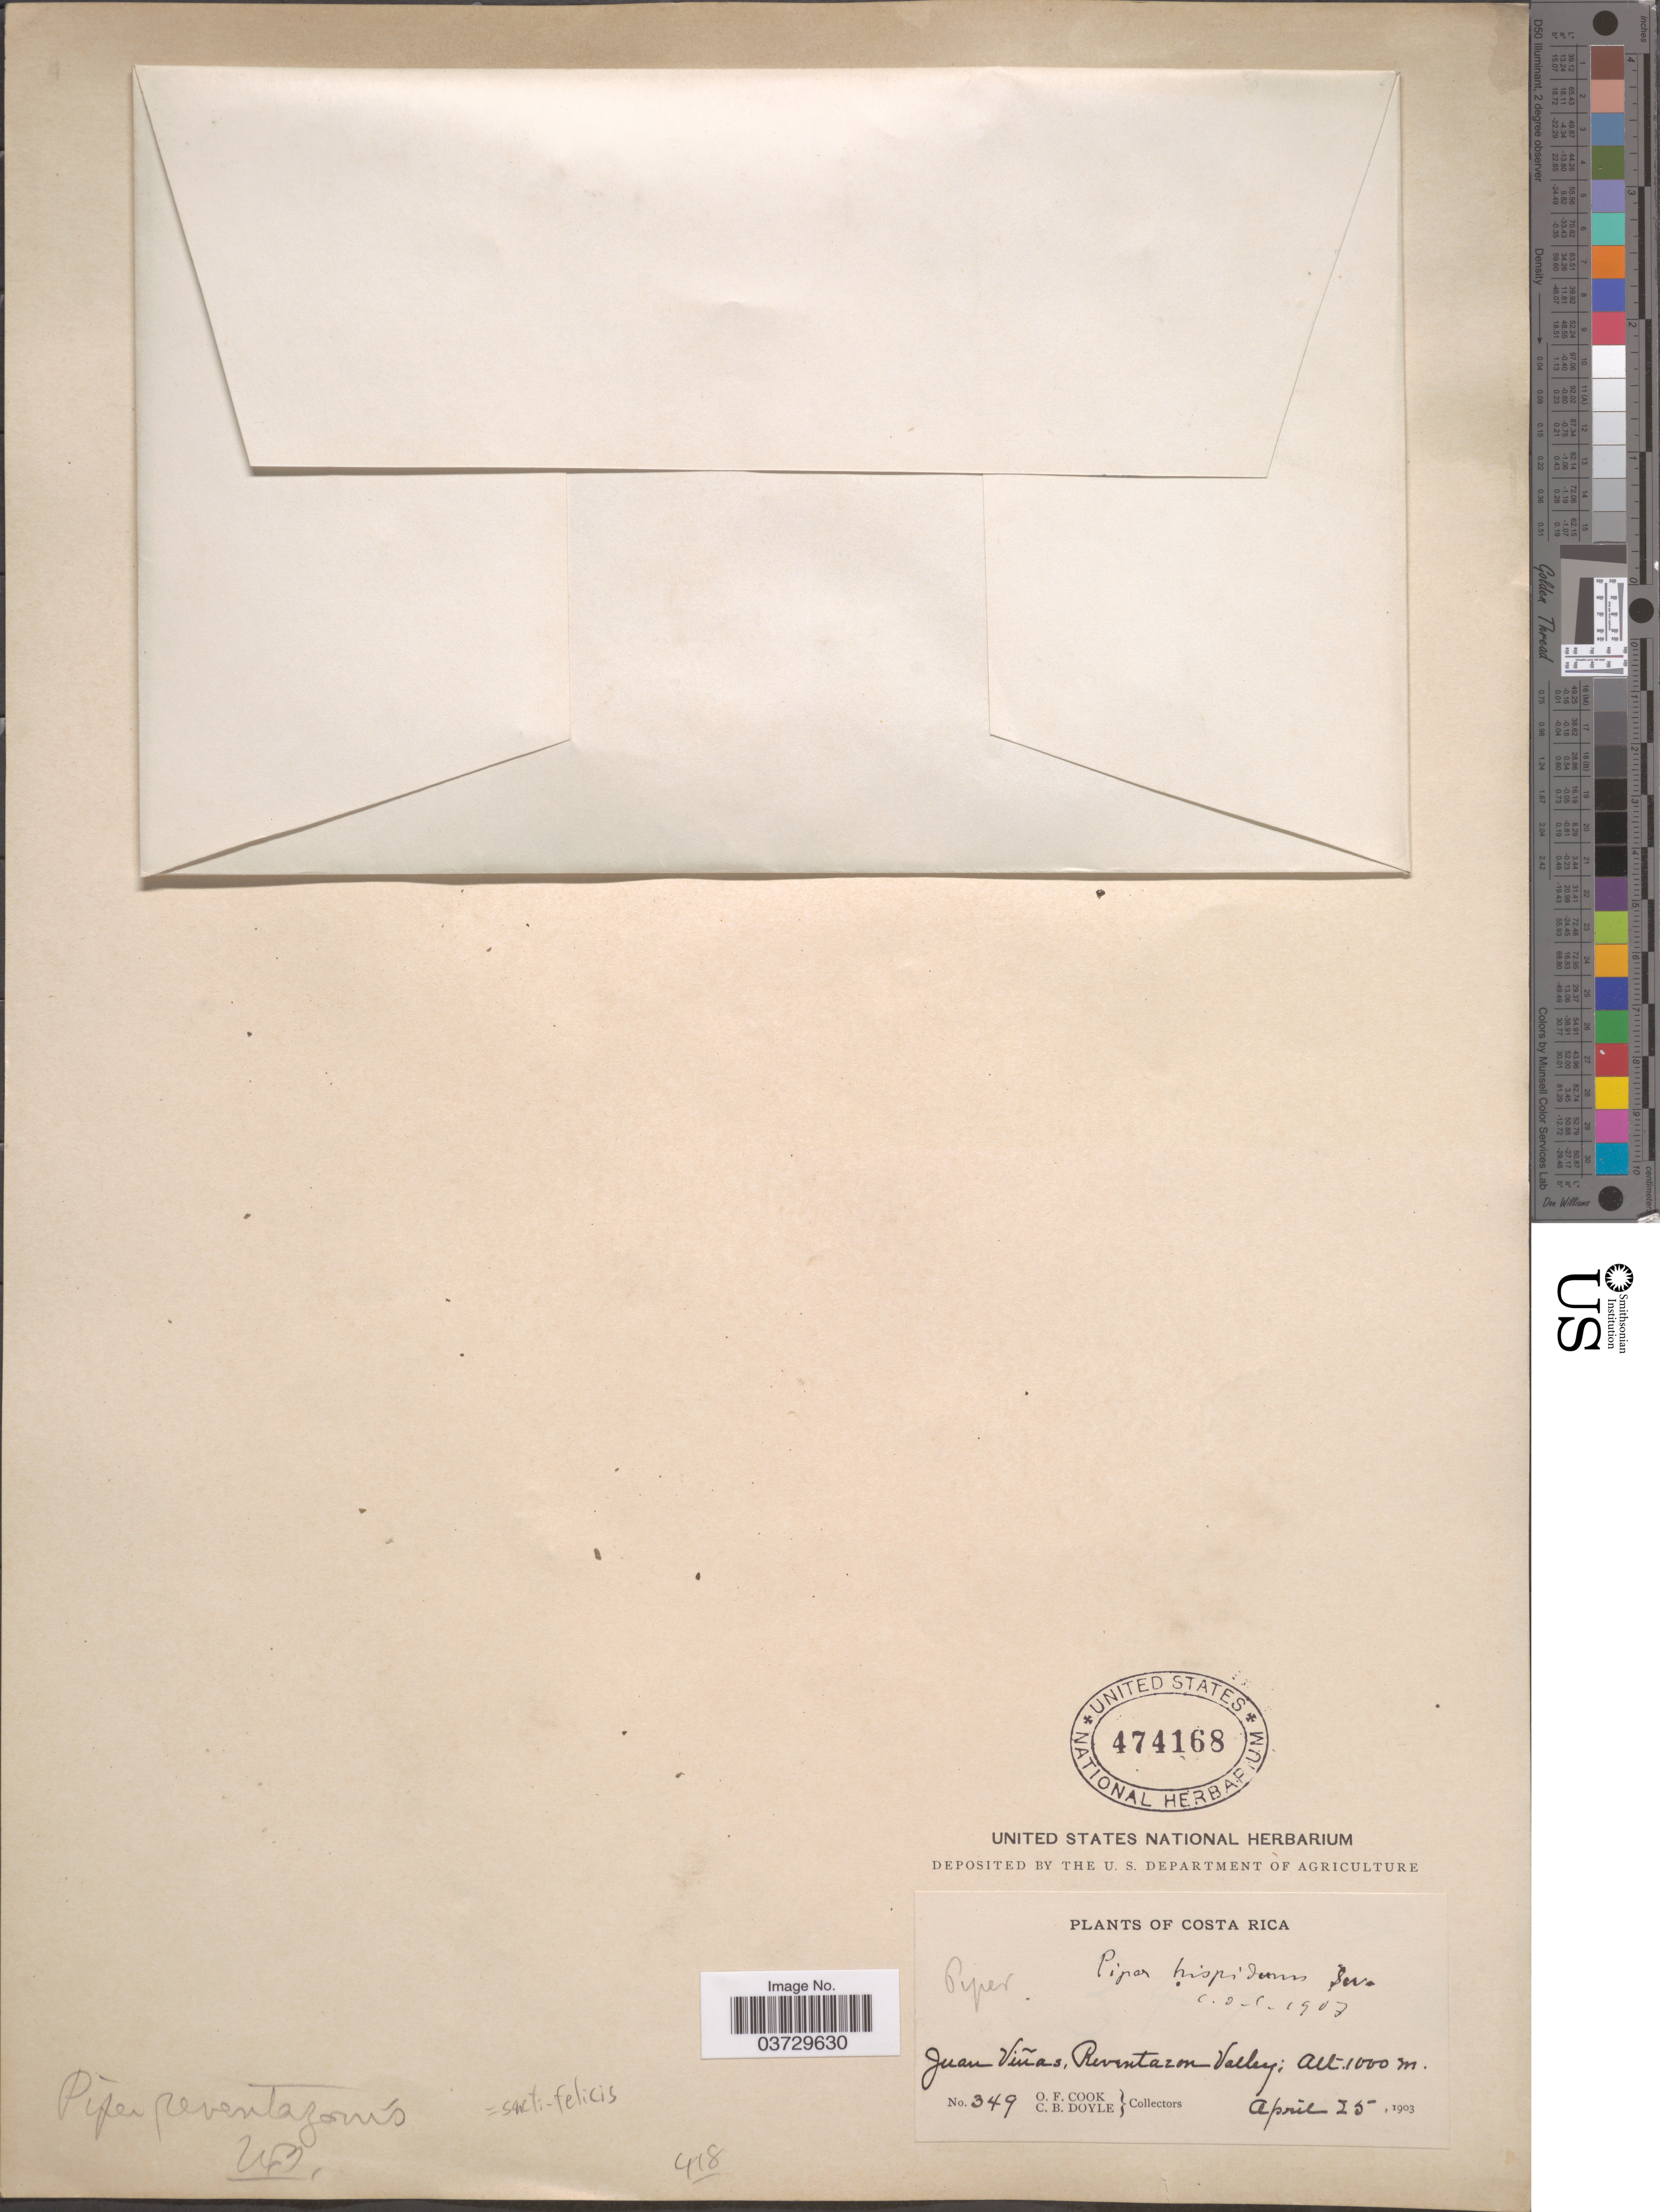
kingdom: Plantae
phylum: Tracheophyta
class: Magnoliopsida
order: Piperales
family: Piperaceae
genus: Piper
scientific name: Piper sancti-felicis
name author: Trel.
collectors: O. F. Cook & C. Doyle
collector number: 349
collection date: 1903-04-25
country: Costa Rica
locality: Juan Viñas, Reventazon Valley.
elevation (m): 1000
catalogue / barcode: US 474168